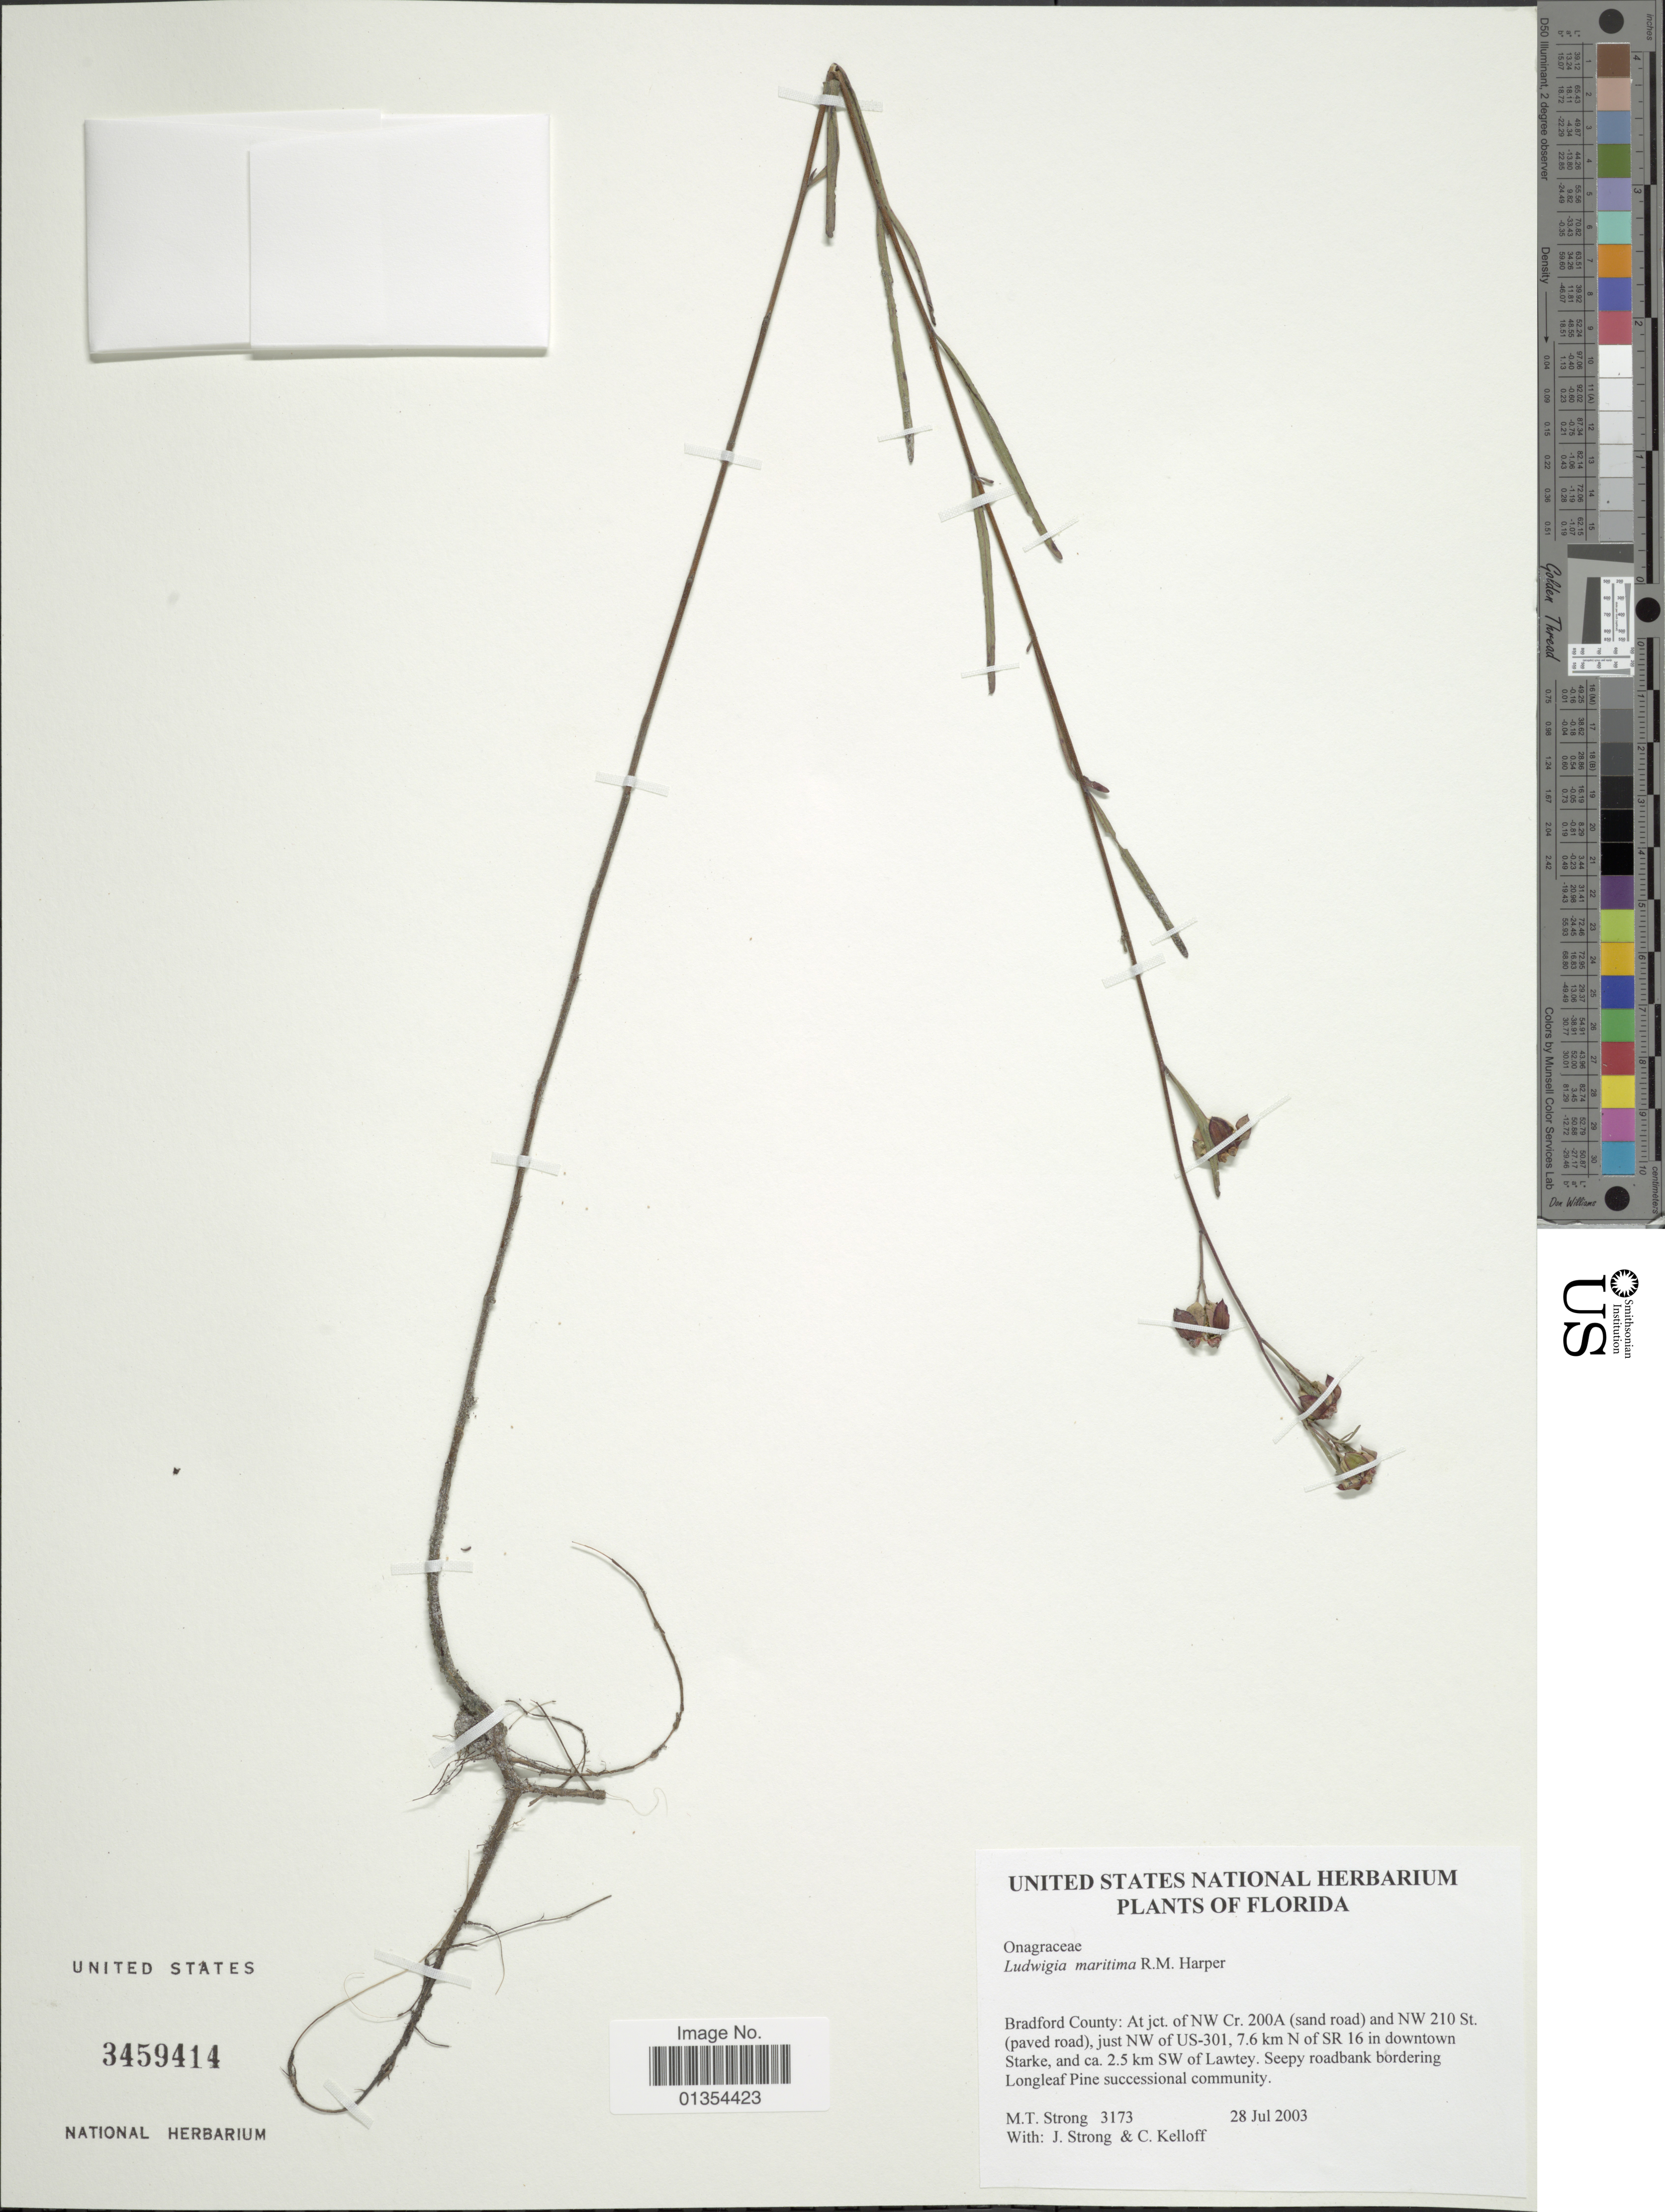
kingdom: Plantae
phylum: Tracheophyta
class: Magnoliopsida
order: Myrtales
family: Onagraceae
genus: Ludwigia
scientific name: Ludwigia maritima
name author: R.M. Harper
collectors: M. T. Strong, J. L. Strong & C. L. Kelloff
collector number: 3173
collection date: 2003-07-28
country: United States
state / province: Florida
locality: Bradford County: At jct. of NW Cr. 200A (sand road) and NW 210 St. (paved road), just NW of US-301, 7.6 km N of SR 16 in downtown Starke, and ca. 2.5 km SW of Lawtey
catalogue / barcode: US 3459414